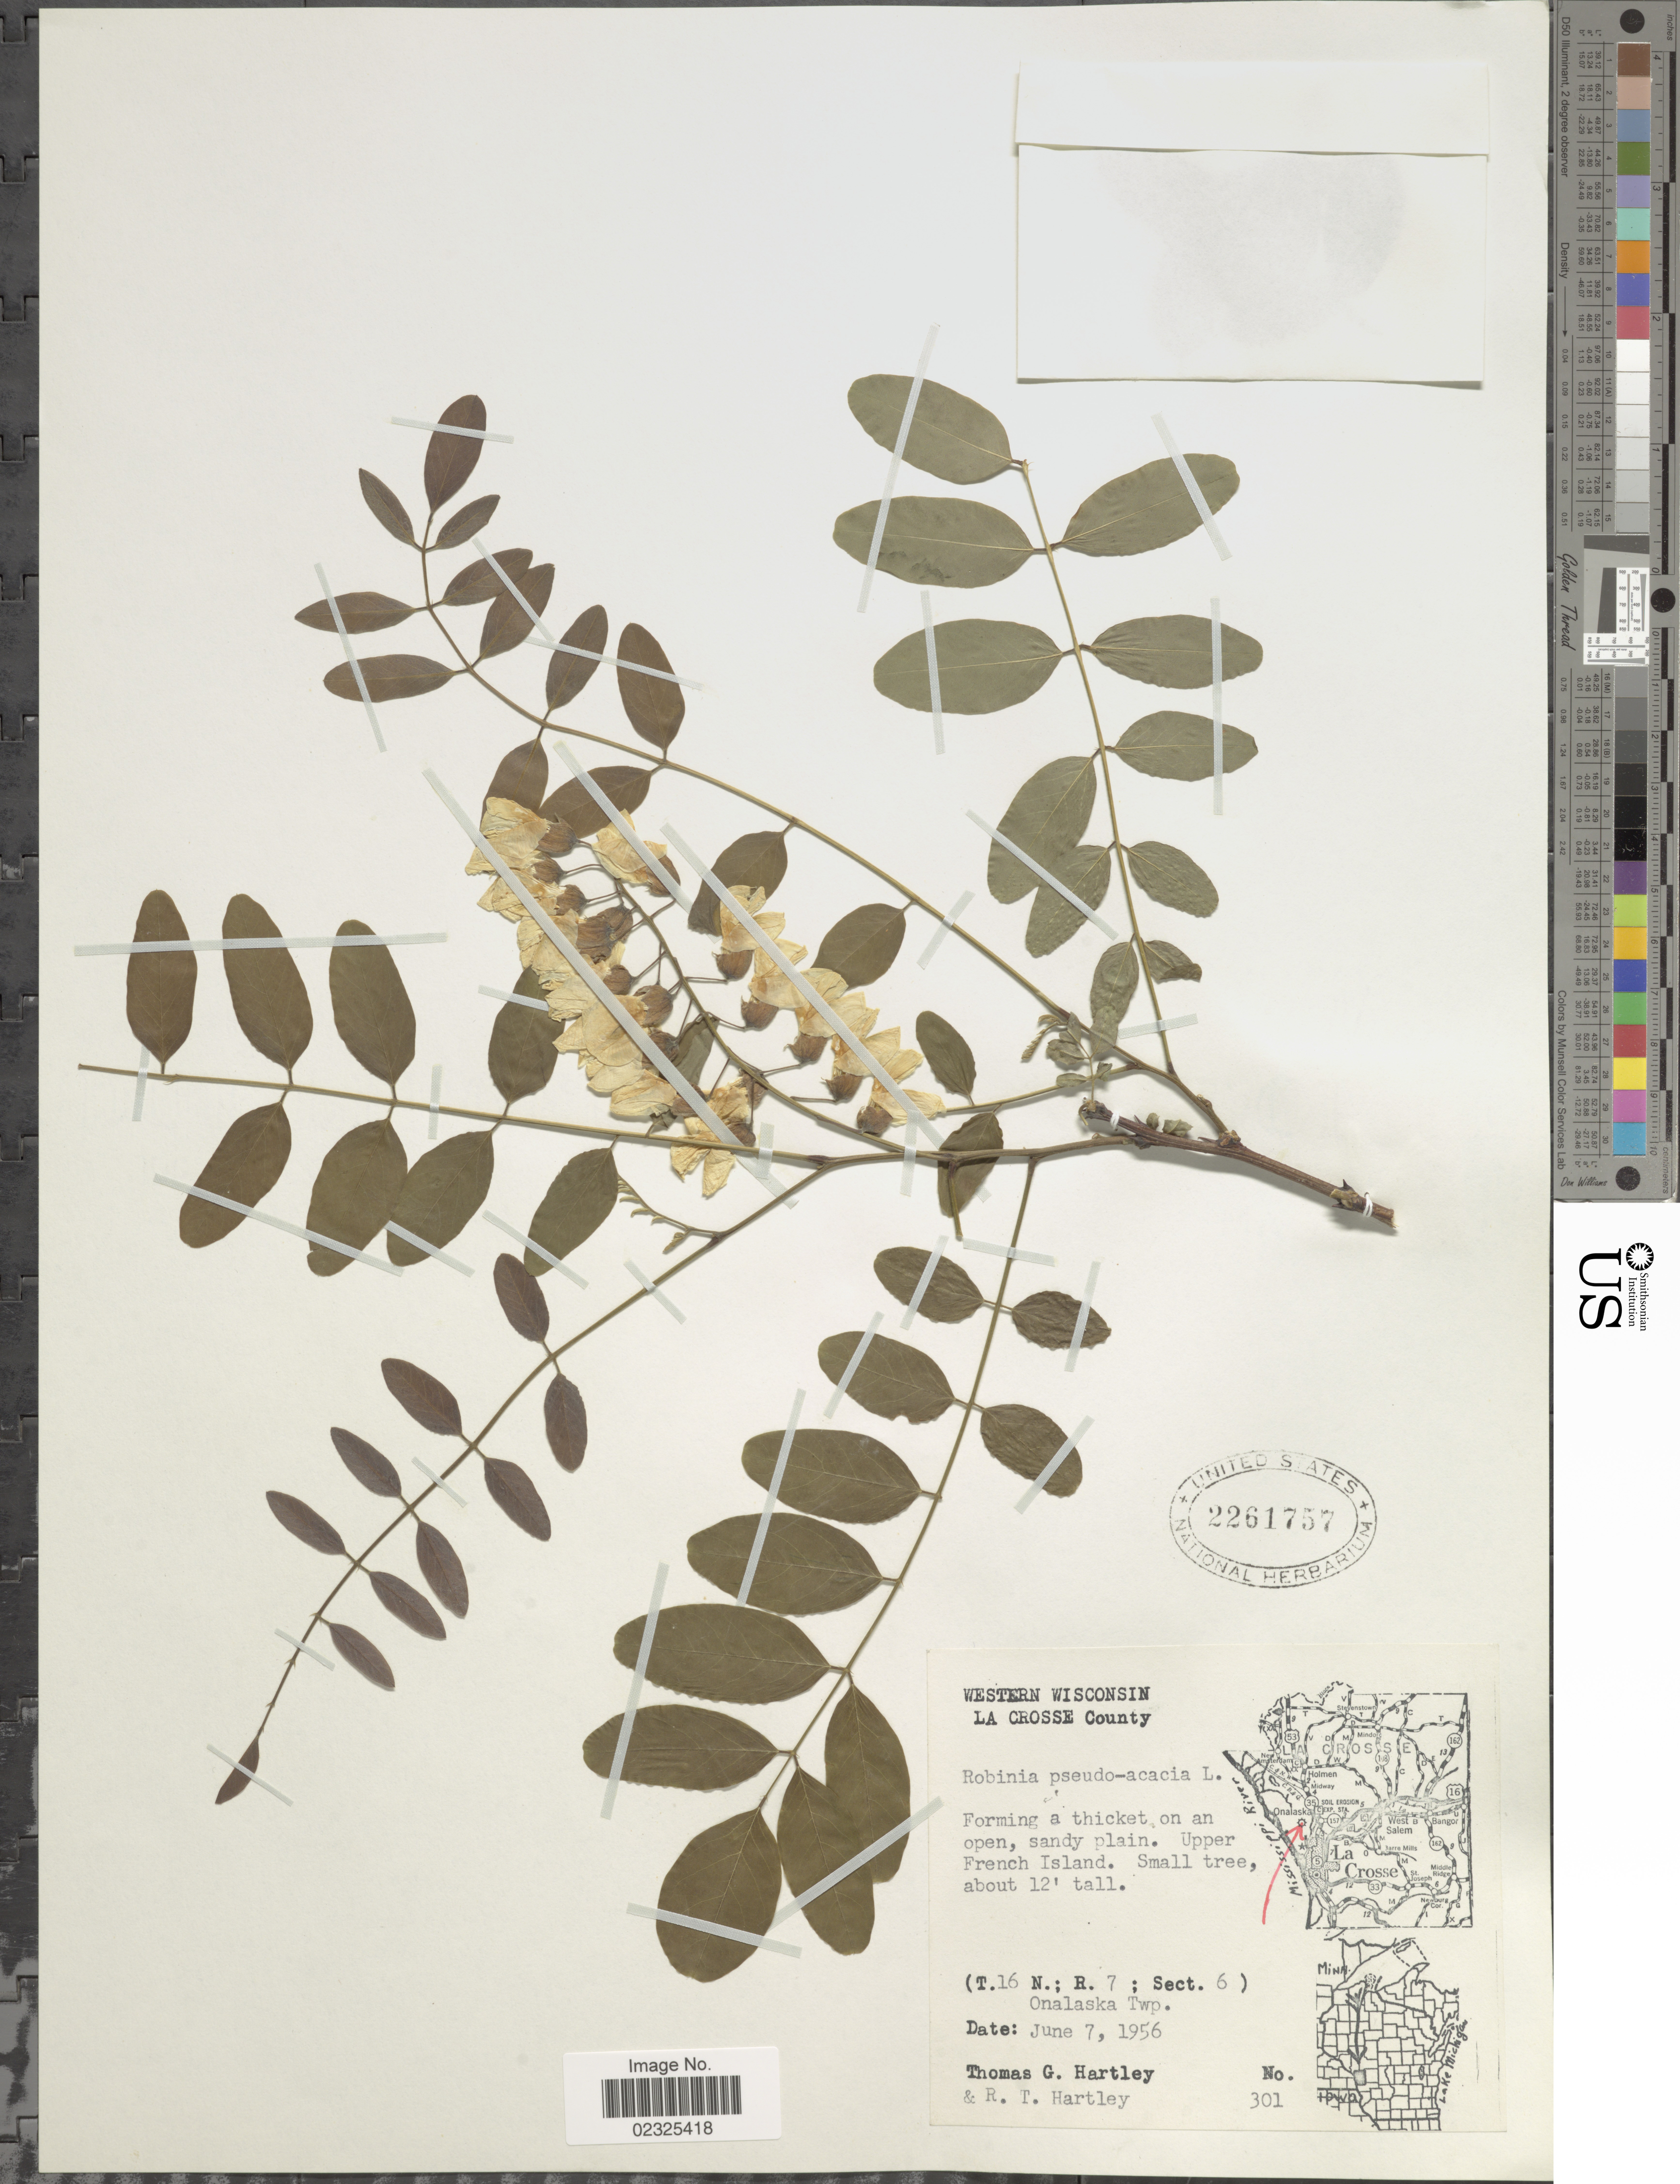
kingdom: Plantae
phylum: Tracheophyta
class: Magnoliopsida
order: Fabales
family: Fabaceae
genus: Robinia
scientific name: Robinia pseudoacacia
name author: L.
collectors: T. G. Hartley & R. T. Hartley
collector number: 301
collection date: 1956-06-07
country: United States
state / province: Wisconsin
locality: Western Wisconsin, La CrosseCounty, froming a thicket on an open, sandy plain, upper French Island, (T.16N.; R.7; Sec. 6) Onalaska Twp.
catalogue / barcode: US 2261757